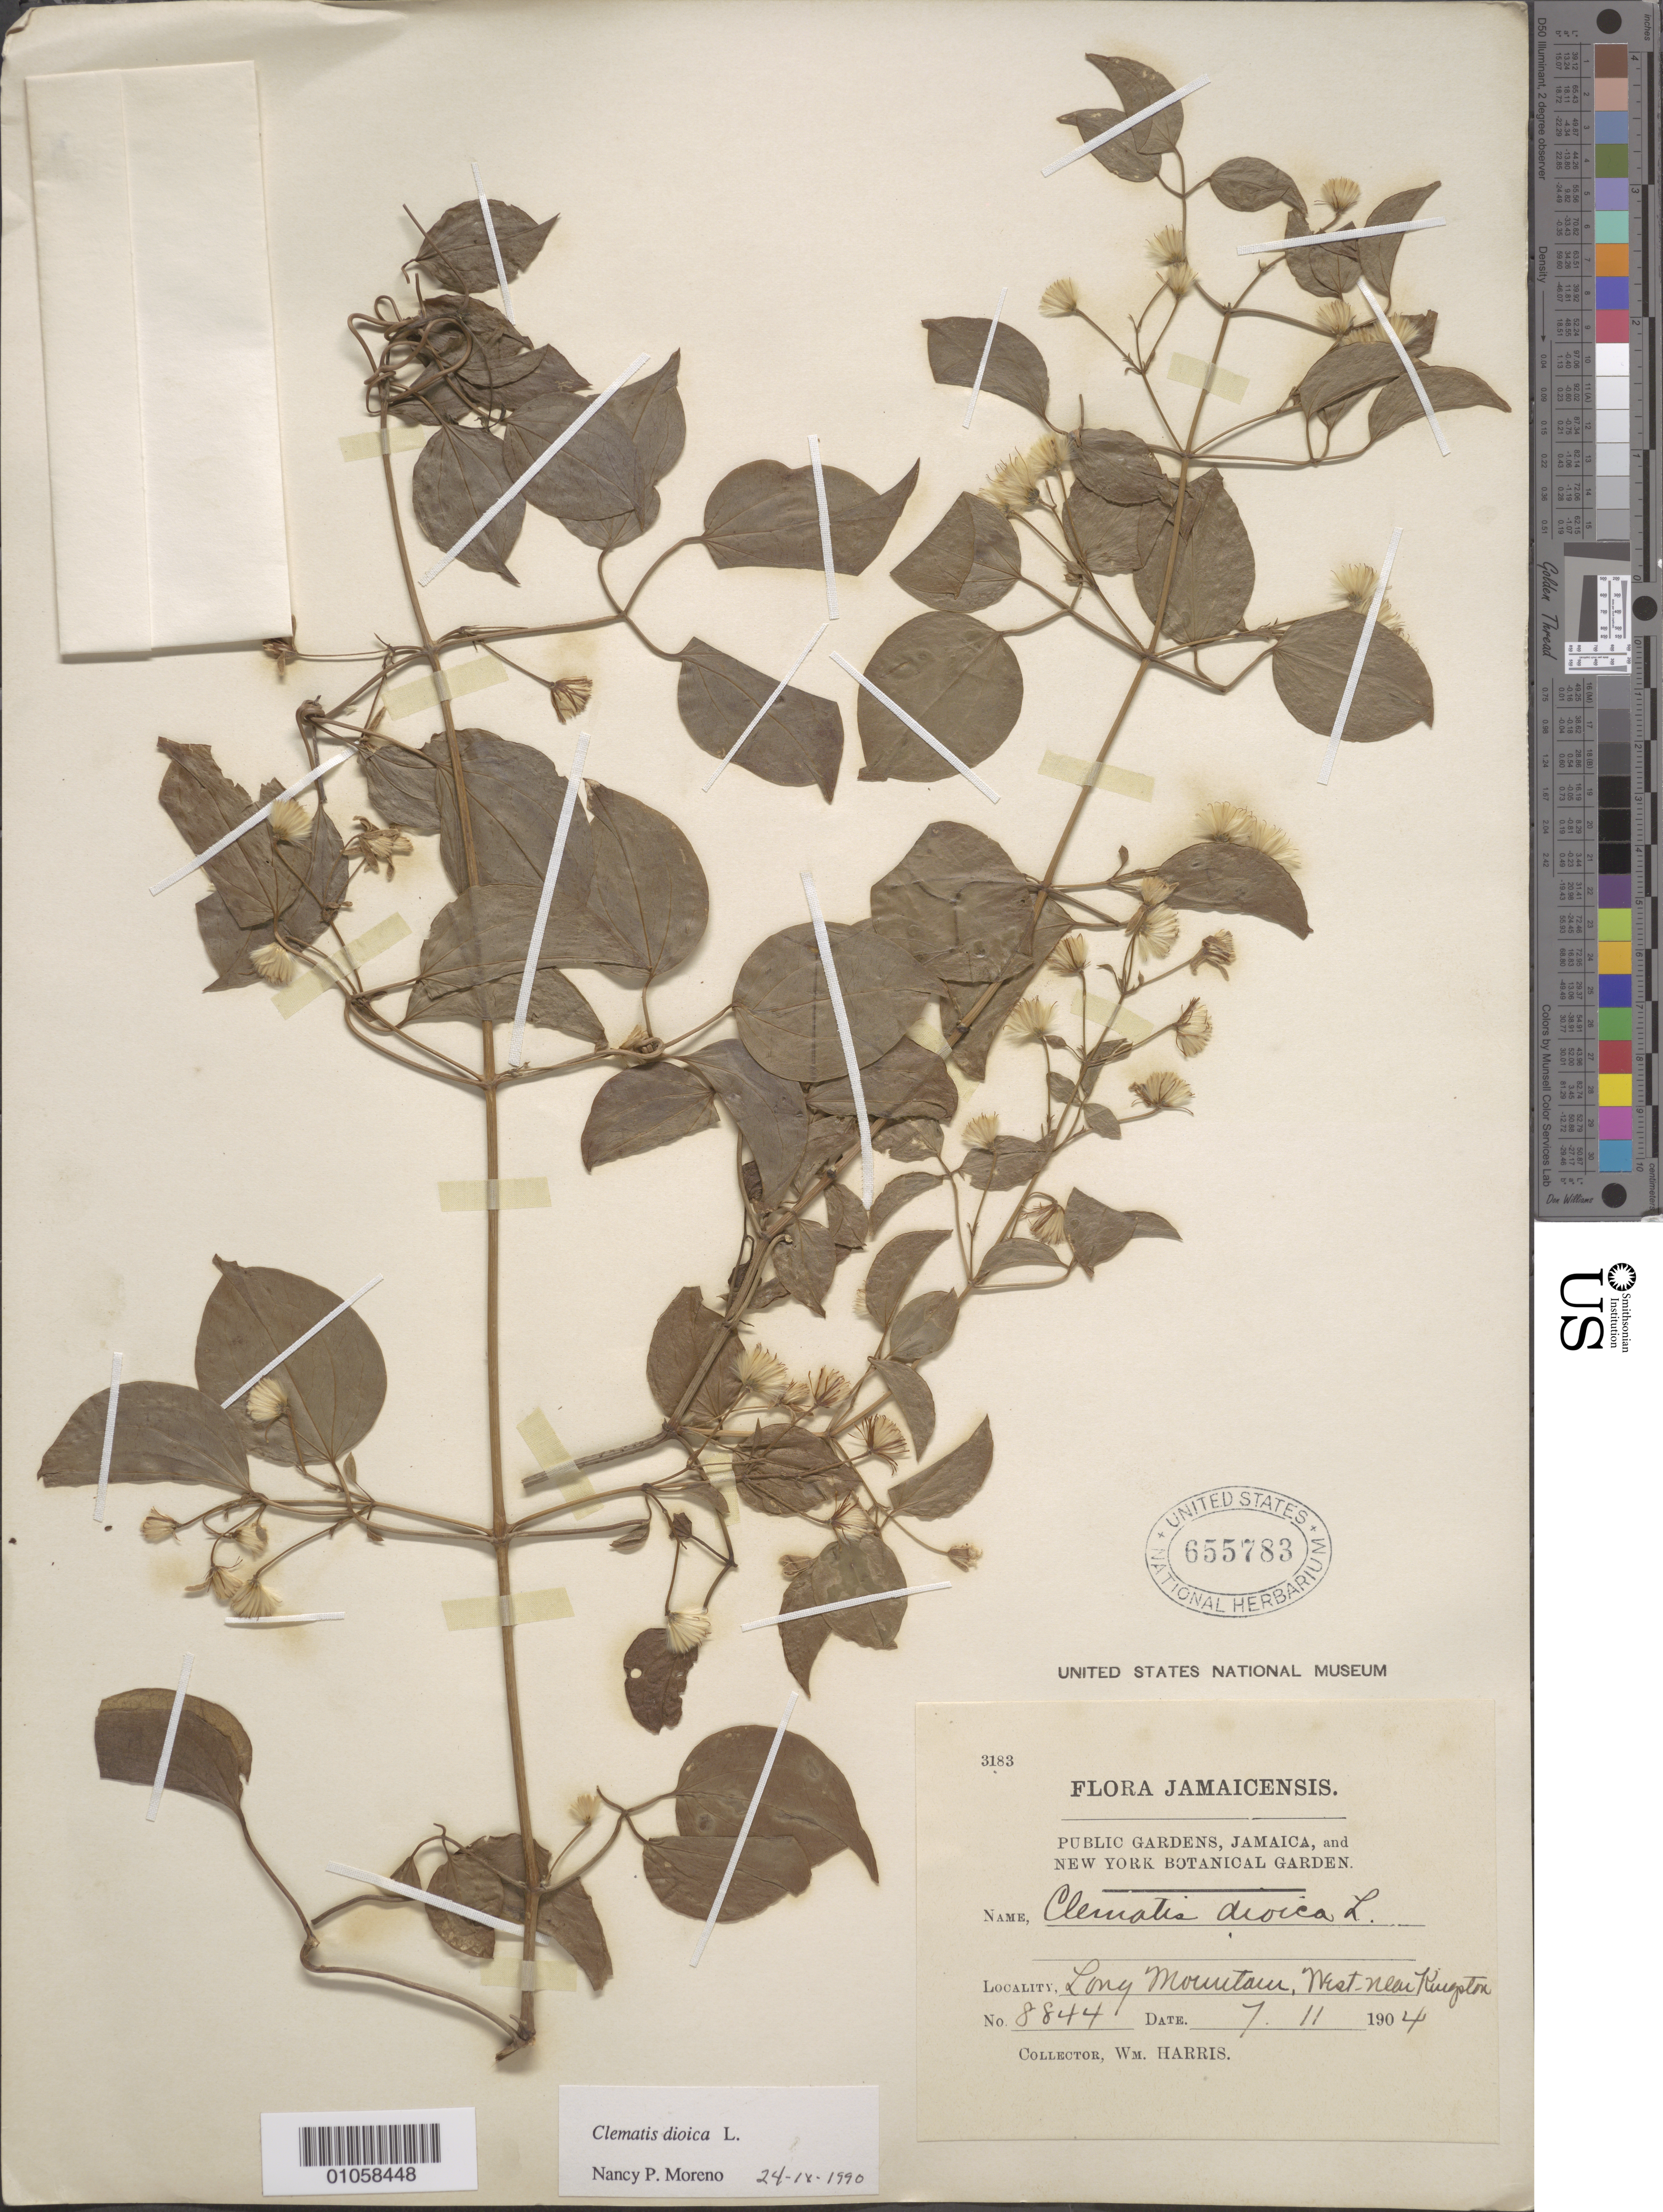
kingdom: Plantae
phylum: Tracheophyta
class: Magnoliopsida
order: Ranunculales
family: Ranunculaceae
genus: Clematis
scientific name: Clematis dioica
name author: L.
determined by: Moreno, N. P.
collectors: W. Harris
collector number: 8844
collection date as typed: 07 Nov 1904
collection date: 1904-11-07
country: Jamaica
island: Jamaica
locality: Long Mountain, W near Kingstown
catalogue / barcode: US 655783